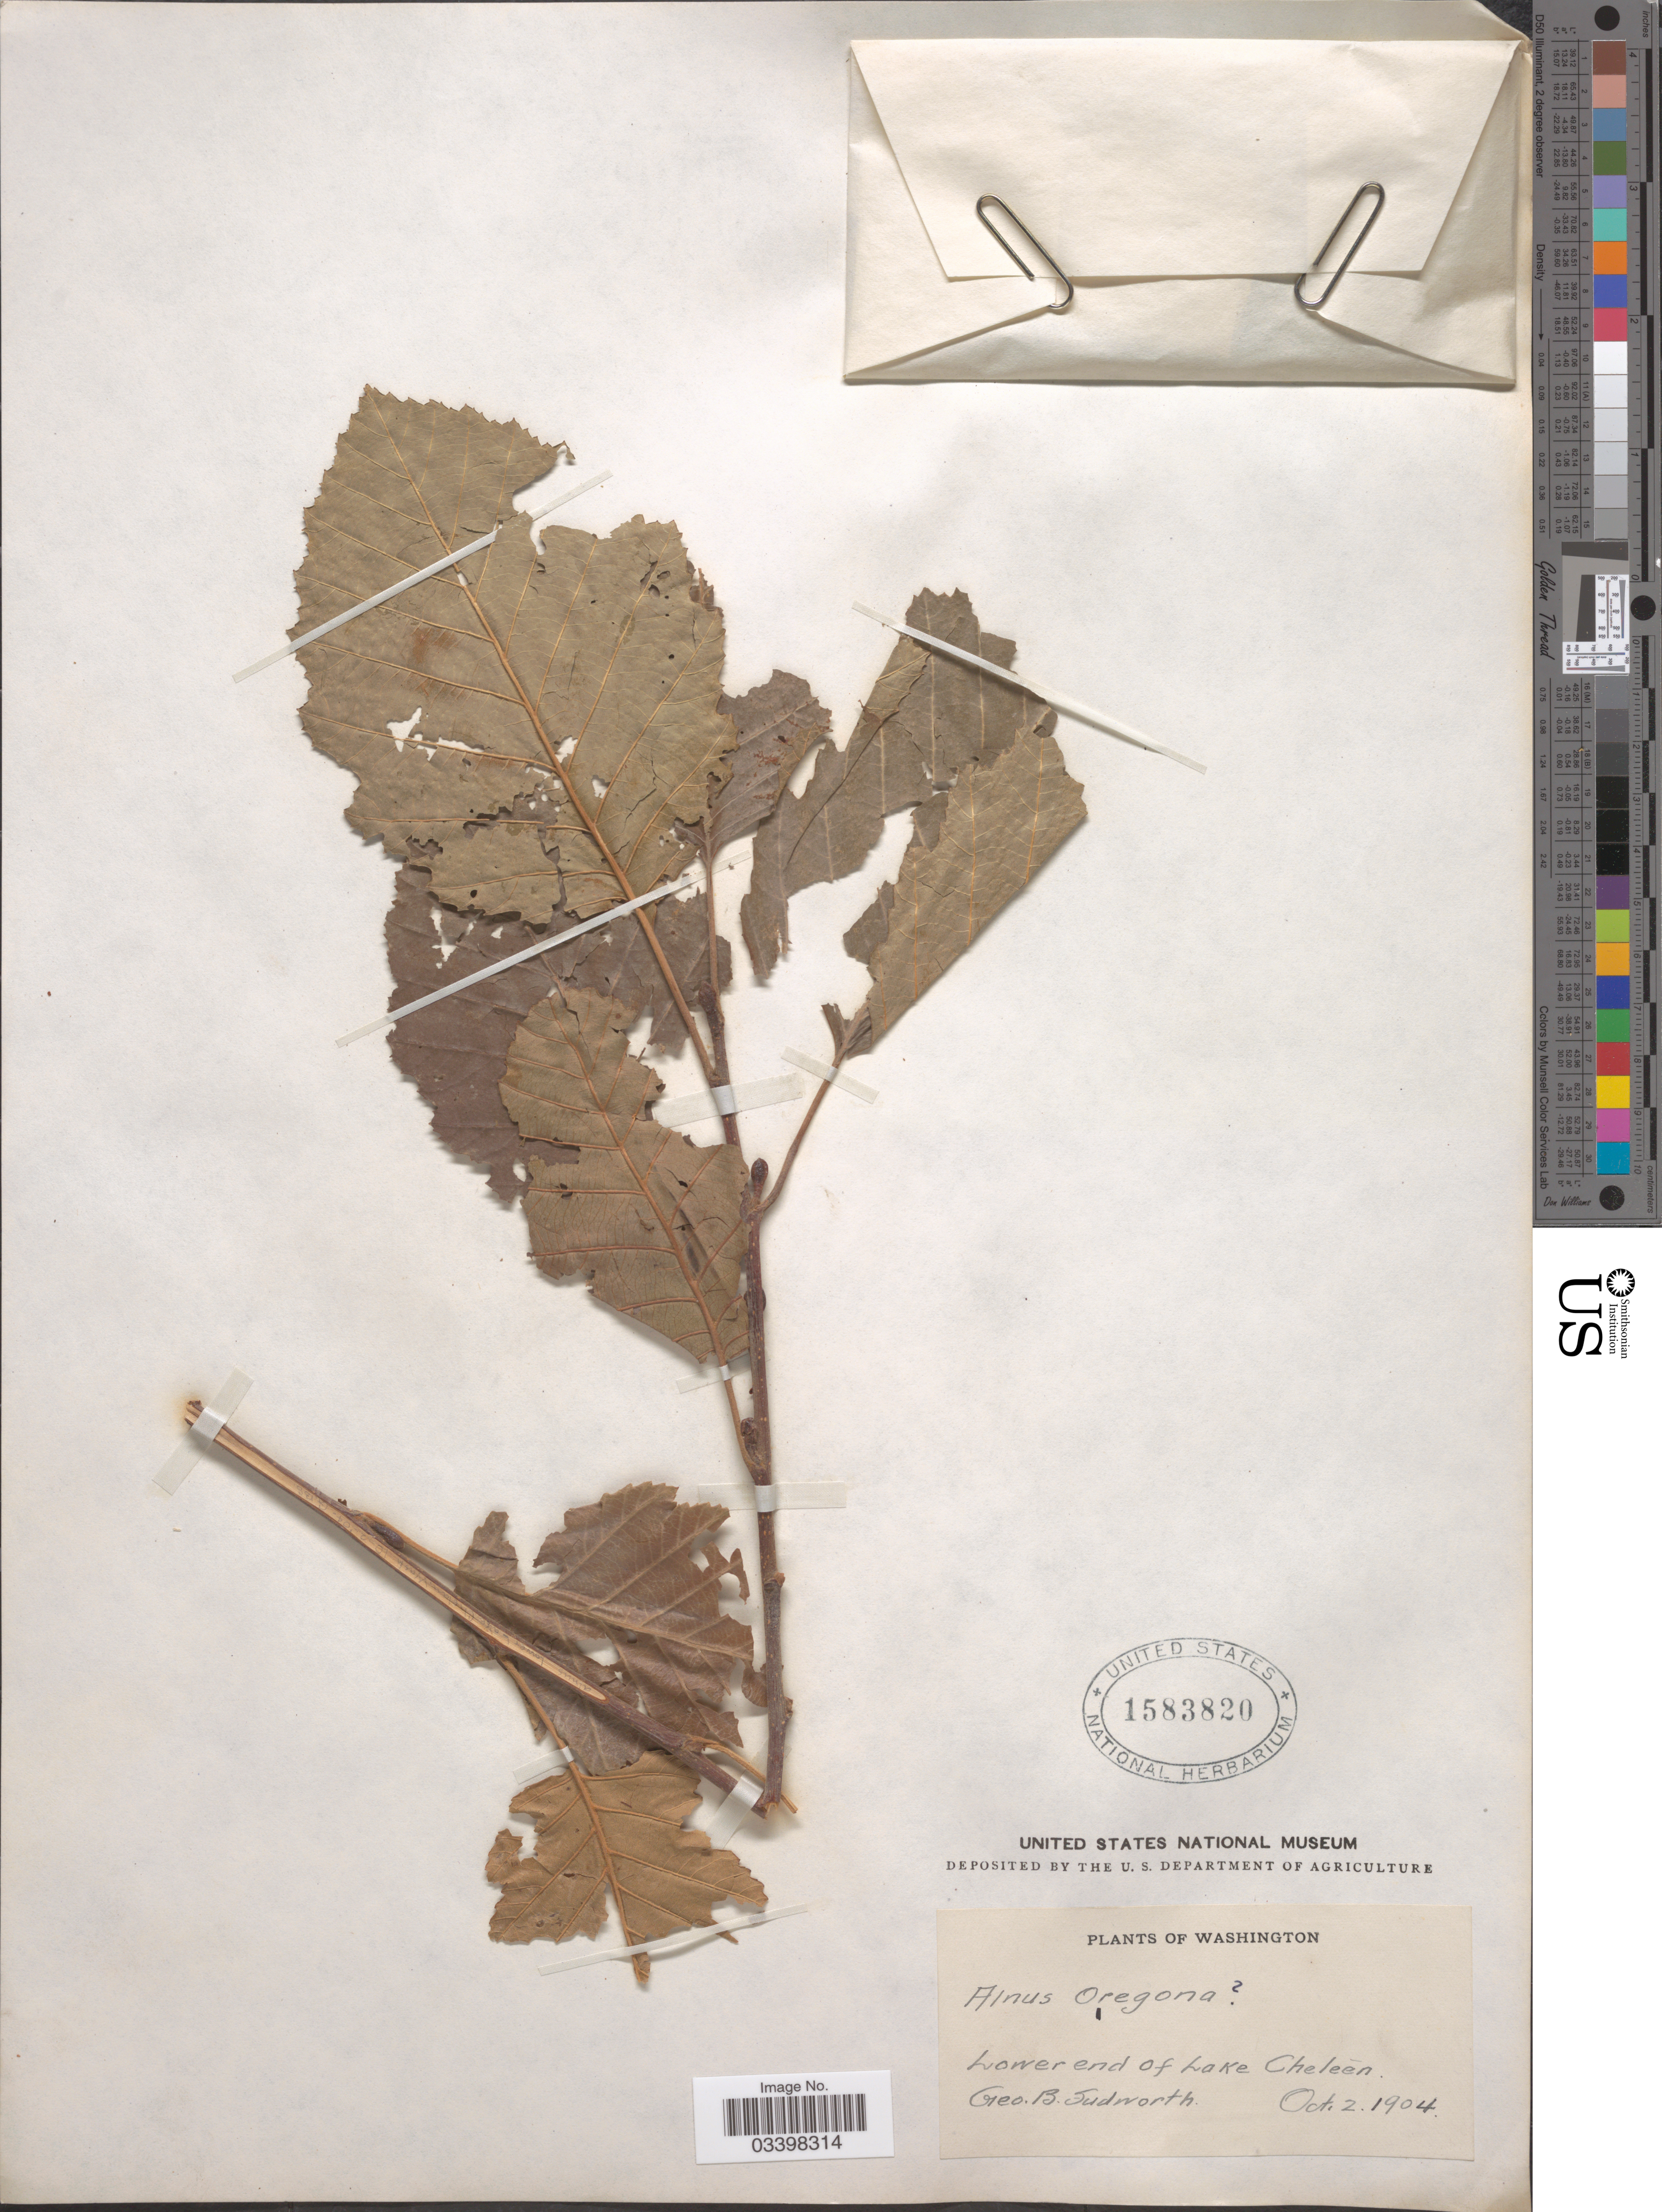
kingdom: Plantae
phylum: Tracheophyta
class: Magnoliopsida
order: Fagales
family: Betulaceae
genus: Alnus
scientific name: Alnus rubra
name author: Bong.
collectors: G. B. Sudworth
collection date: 1904-10-02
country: United States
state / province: Washington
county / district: Chelan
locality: Lower end of Lake Chalen.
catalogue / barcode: US 1583820